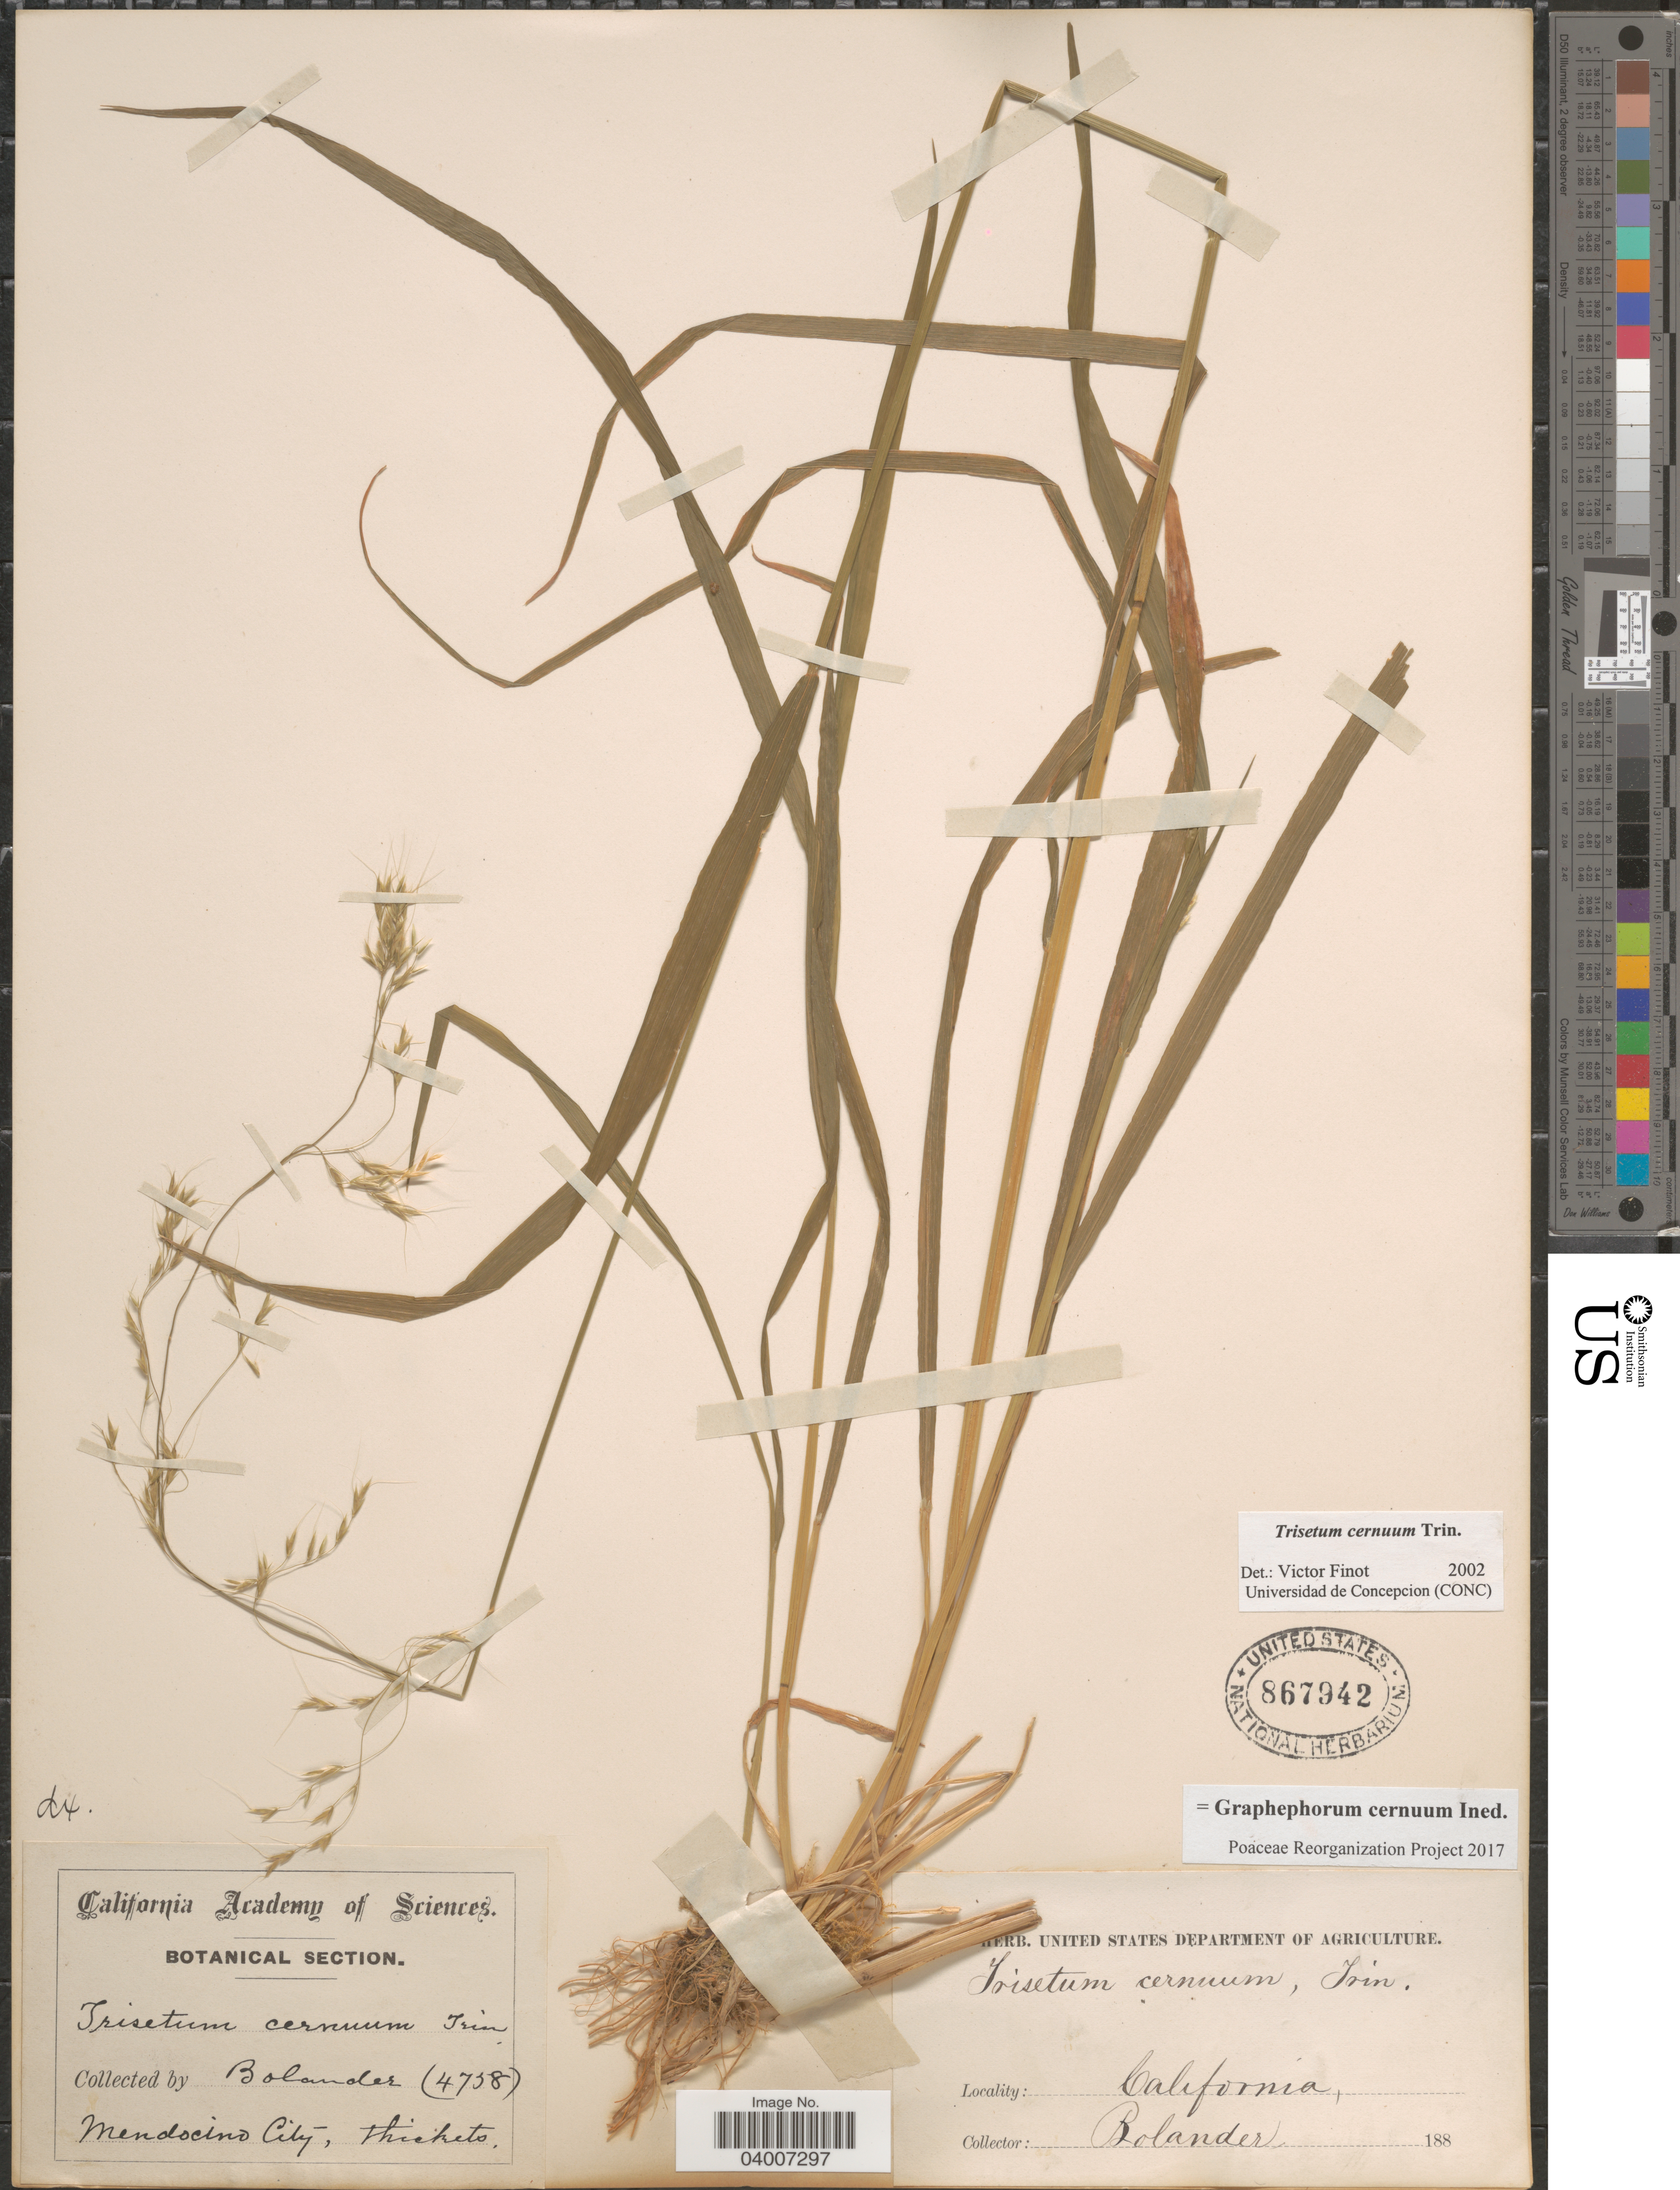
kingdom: Plantae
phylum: Tracheophyta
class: Liliopsida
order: Poales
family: Poaceae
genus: Graphephorum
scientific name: Graphephorum cernuum ined.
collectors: H. Bolander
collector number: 4758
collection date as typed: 188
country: United States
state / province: California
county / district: Mendocino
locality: Mendocino City.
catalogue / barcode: US 867942